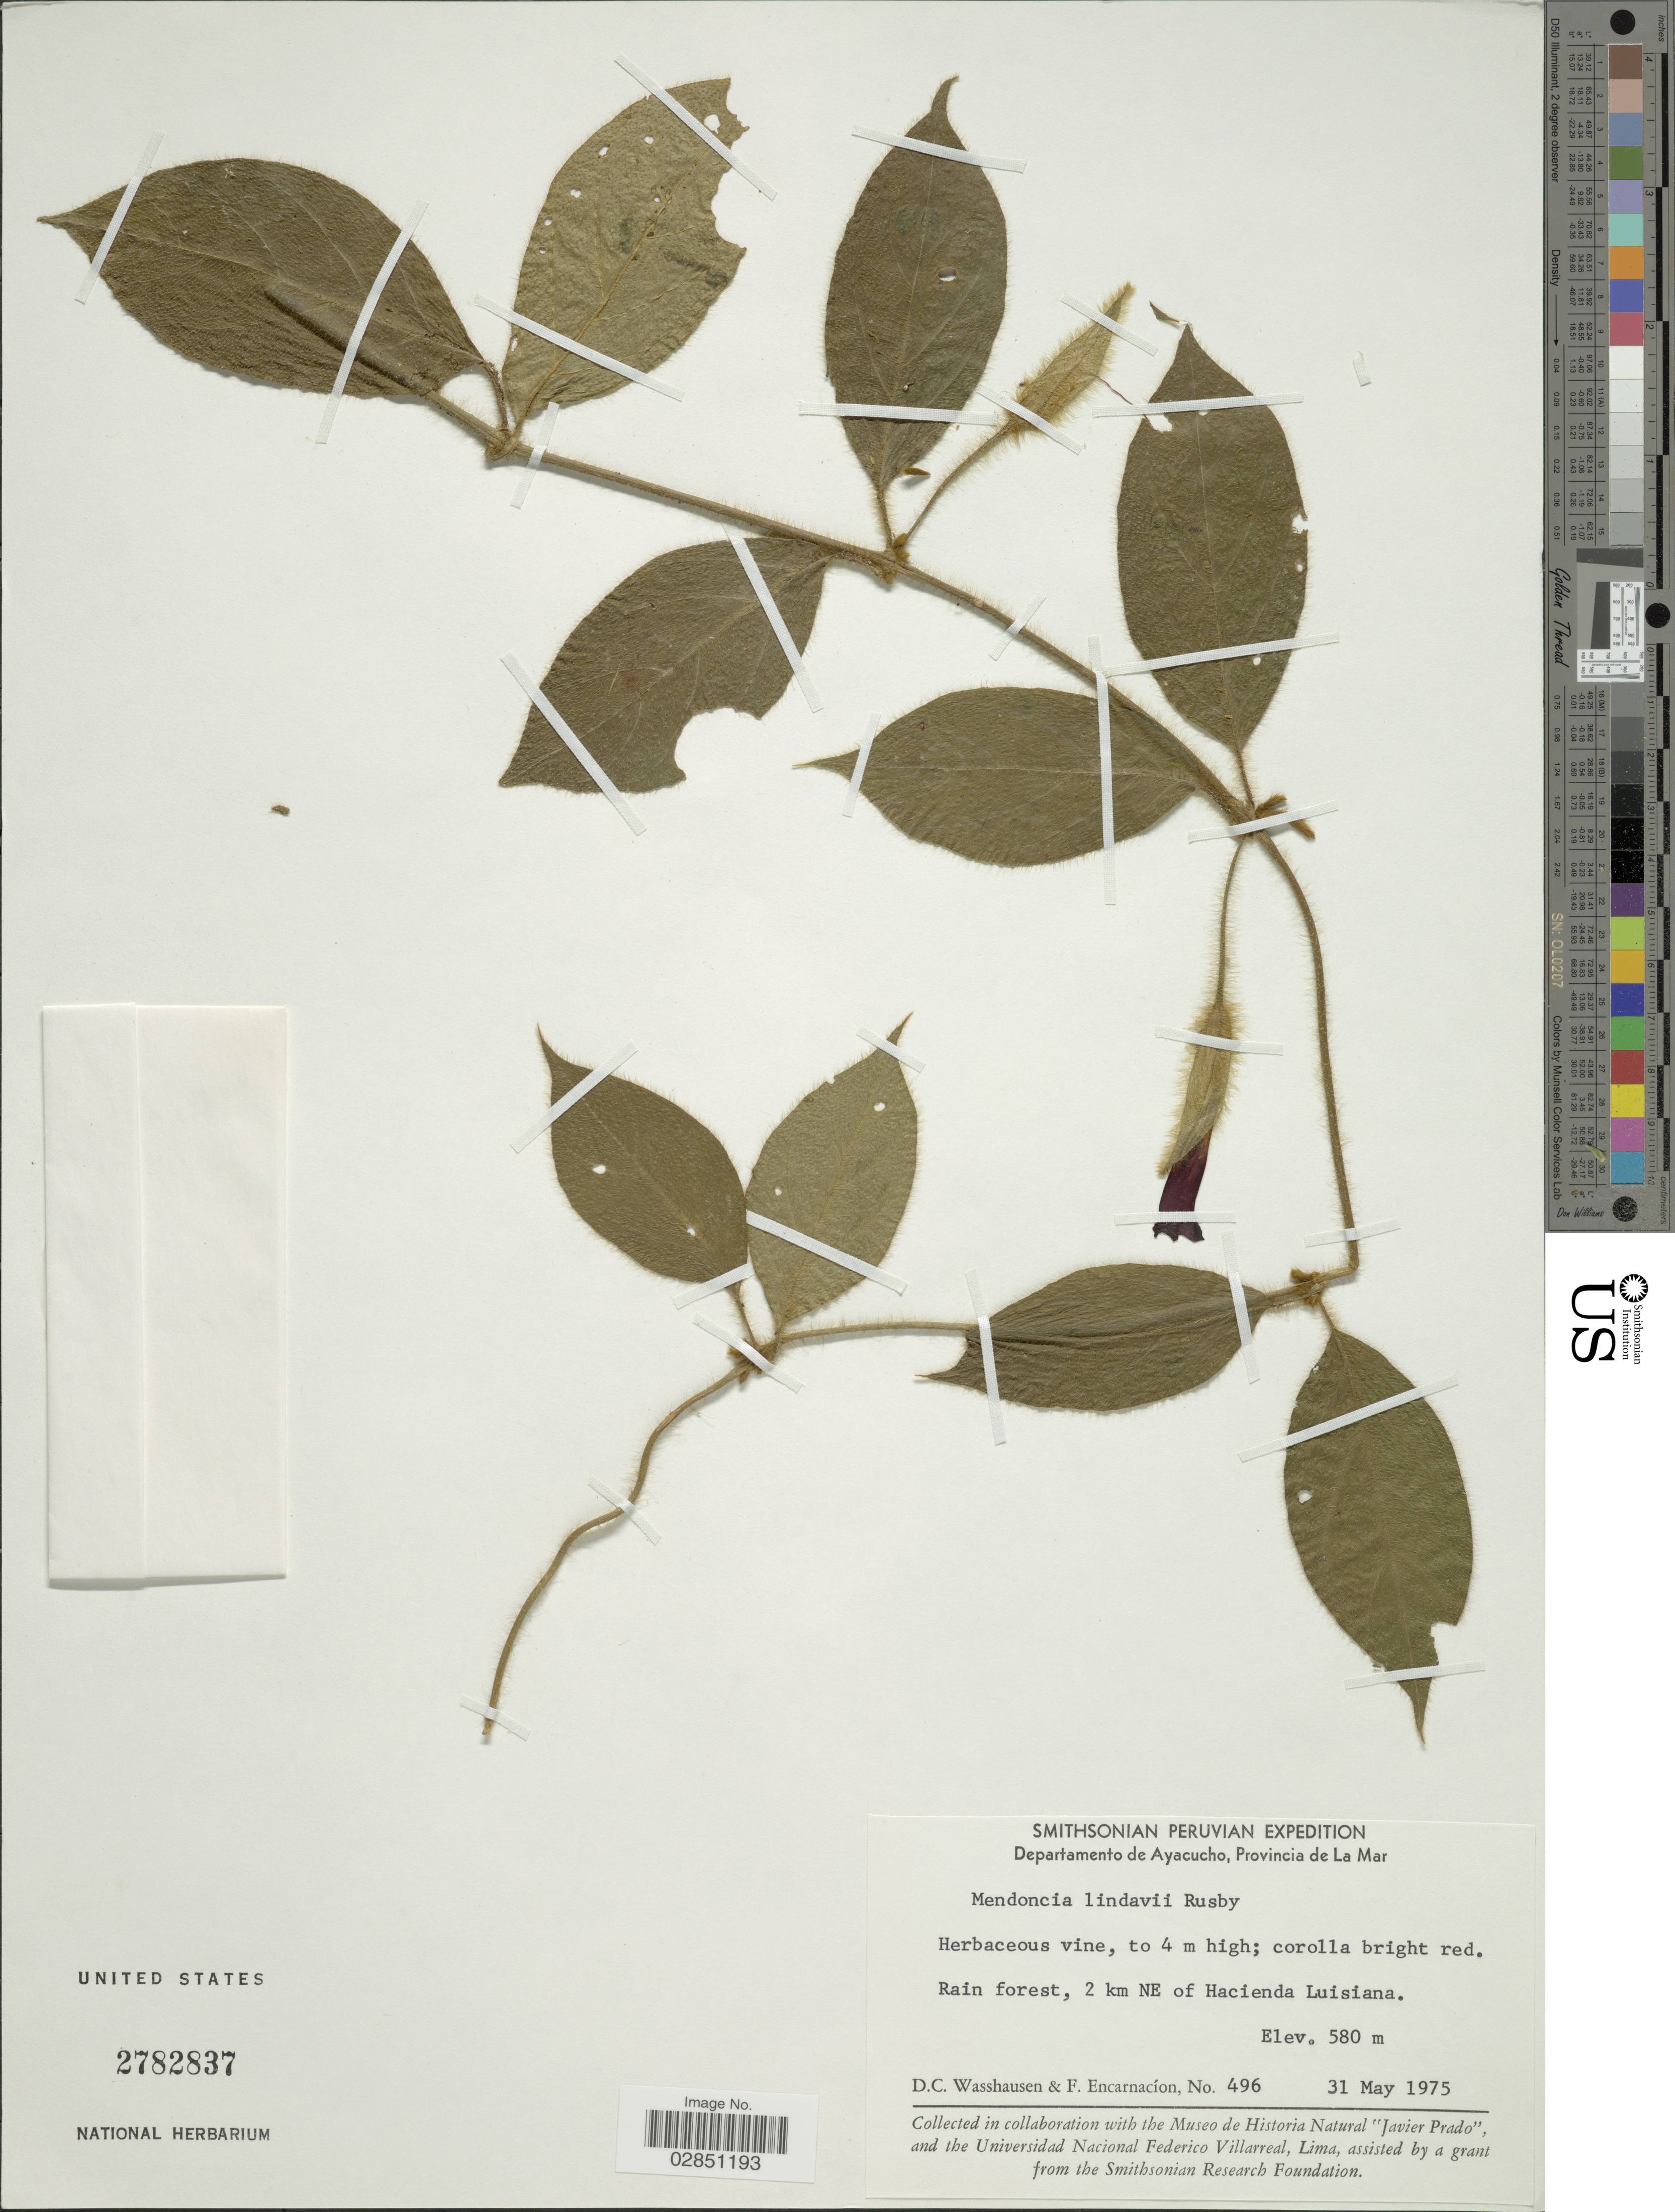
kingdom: Plantae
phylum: Tracheophyta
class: Magnoliopsida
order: Lamiales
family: Acanthaceae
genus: Mendoncia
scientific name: Mendoncia lindavii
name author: Rusby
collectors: D. C. Wasshausen & F. Encarnación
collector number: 496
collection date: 1975-05-31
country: Peru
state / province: Ayacucho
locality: Departamento de Ayacucho, Provincia de La Mar. Rain forest, 2 km NE of Hacienda Luisiana.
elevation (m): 580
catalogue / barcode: US 2782837